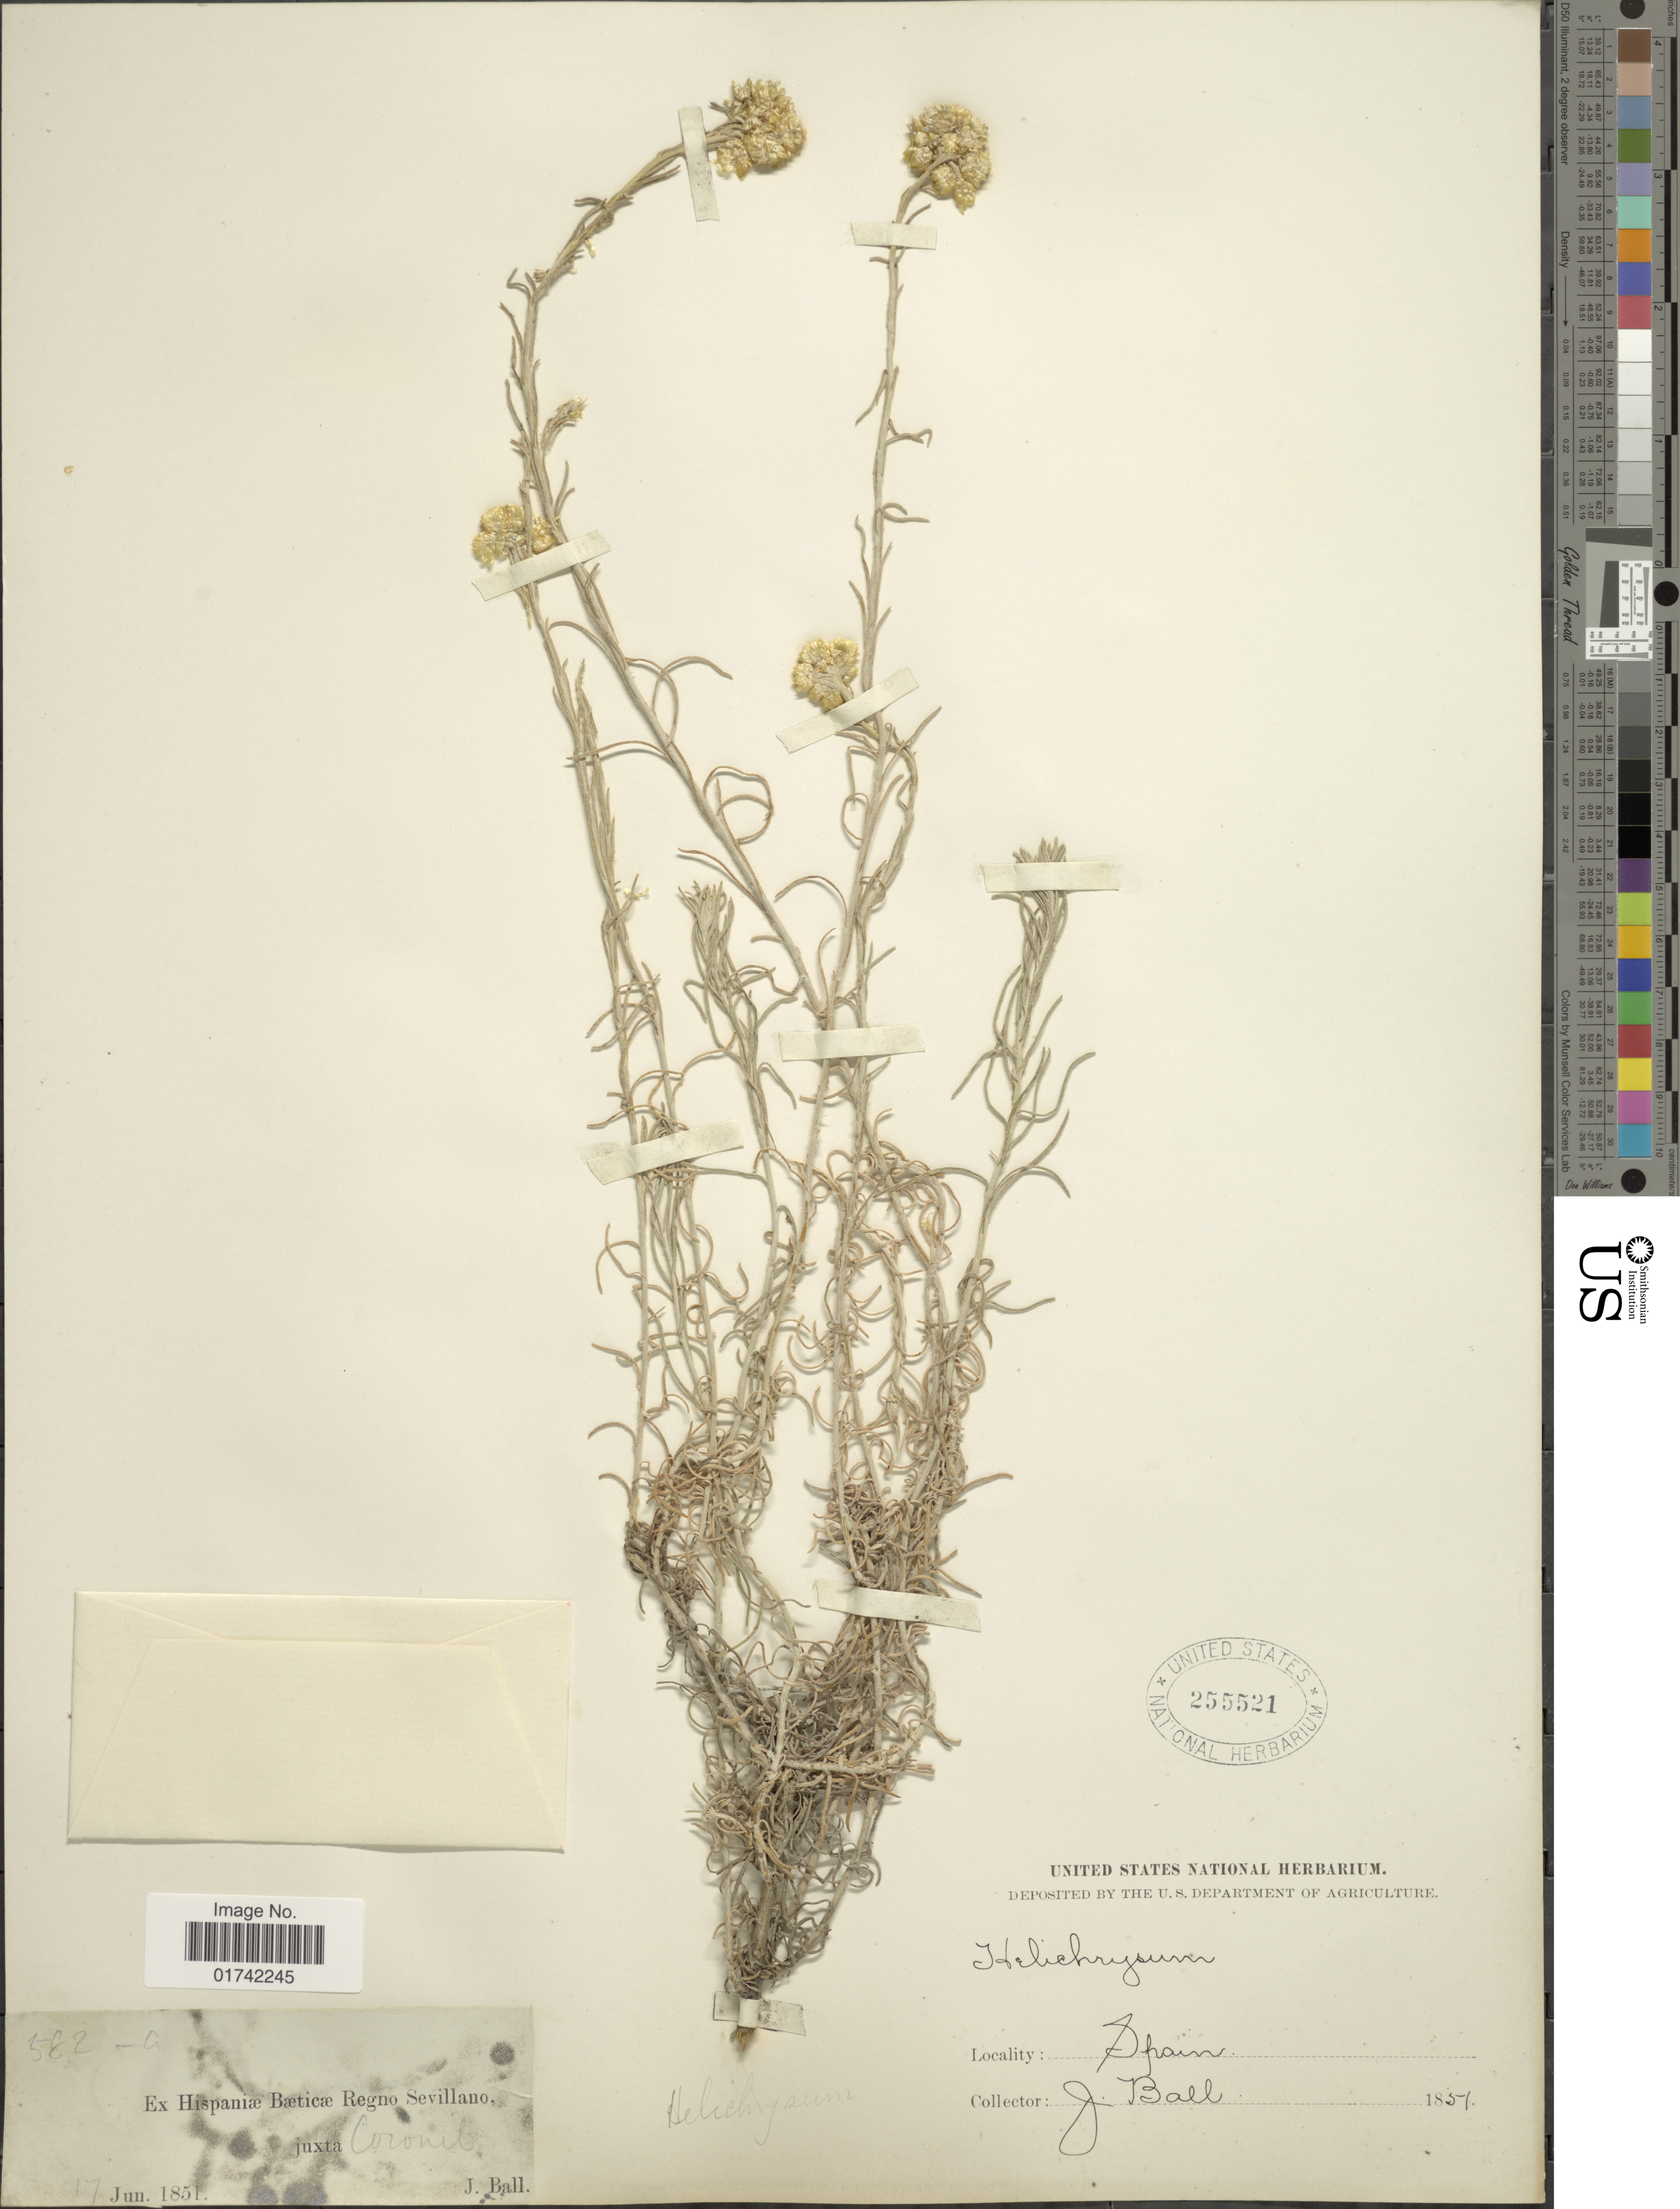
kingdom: Plantae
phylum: Tracheophyta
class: Magnoliopsida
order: Asterales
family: Asteraceae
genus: Helichrysum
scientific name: Helichrysum sp.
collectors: J. Ball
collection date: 1851-06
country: Spain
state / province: Andalucia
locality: Juxta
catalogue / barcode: US 255521